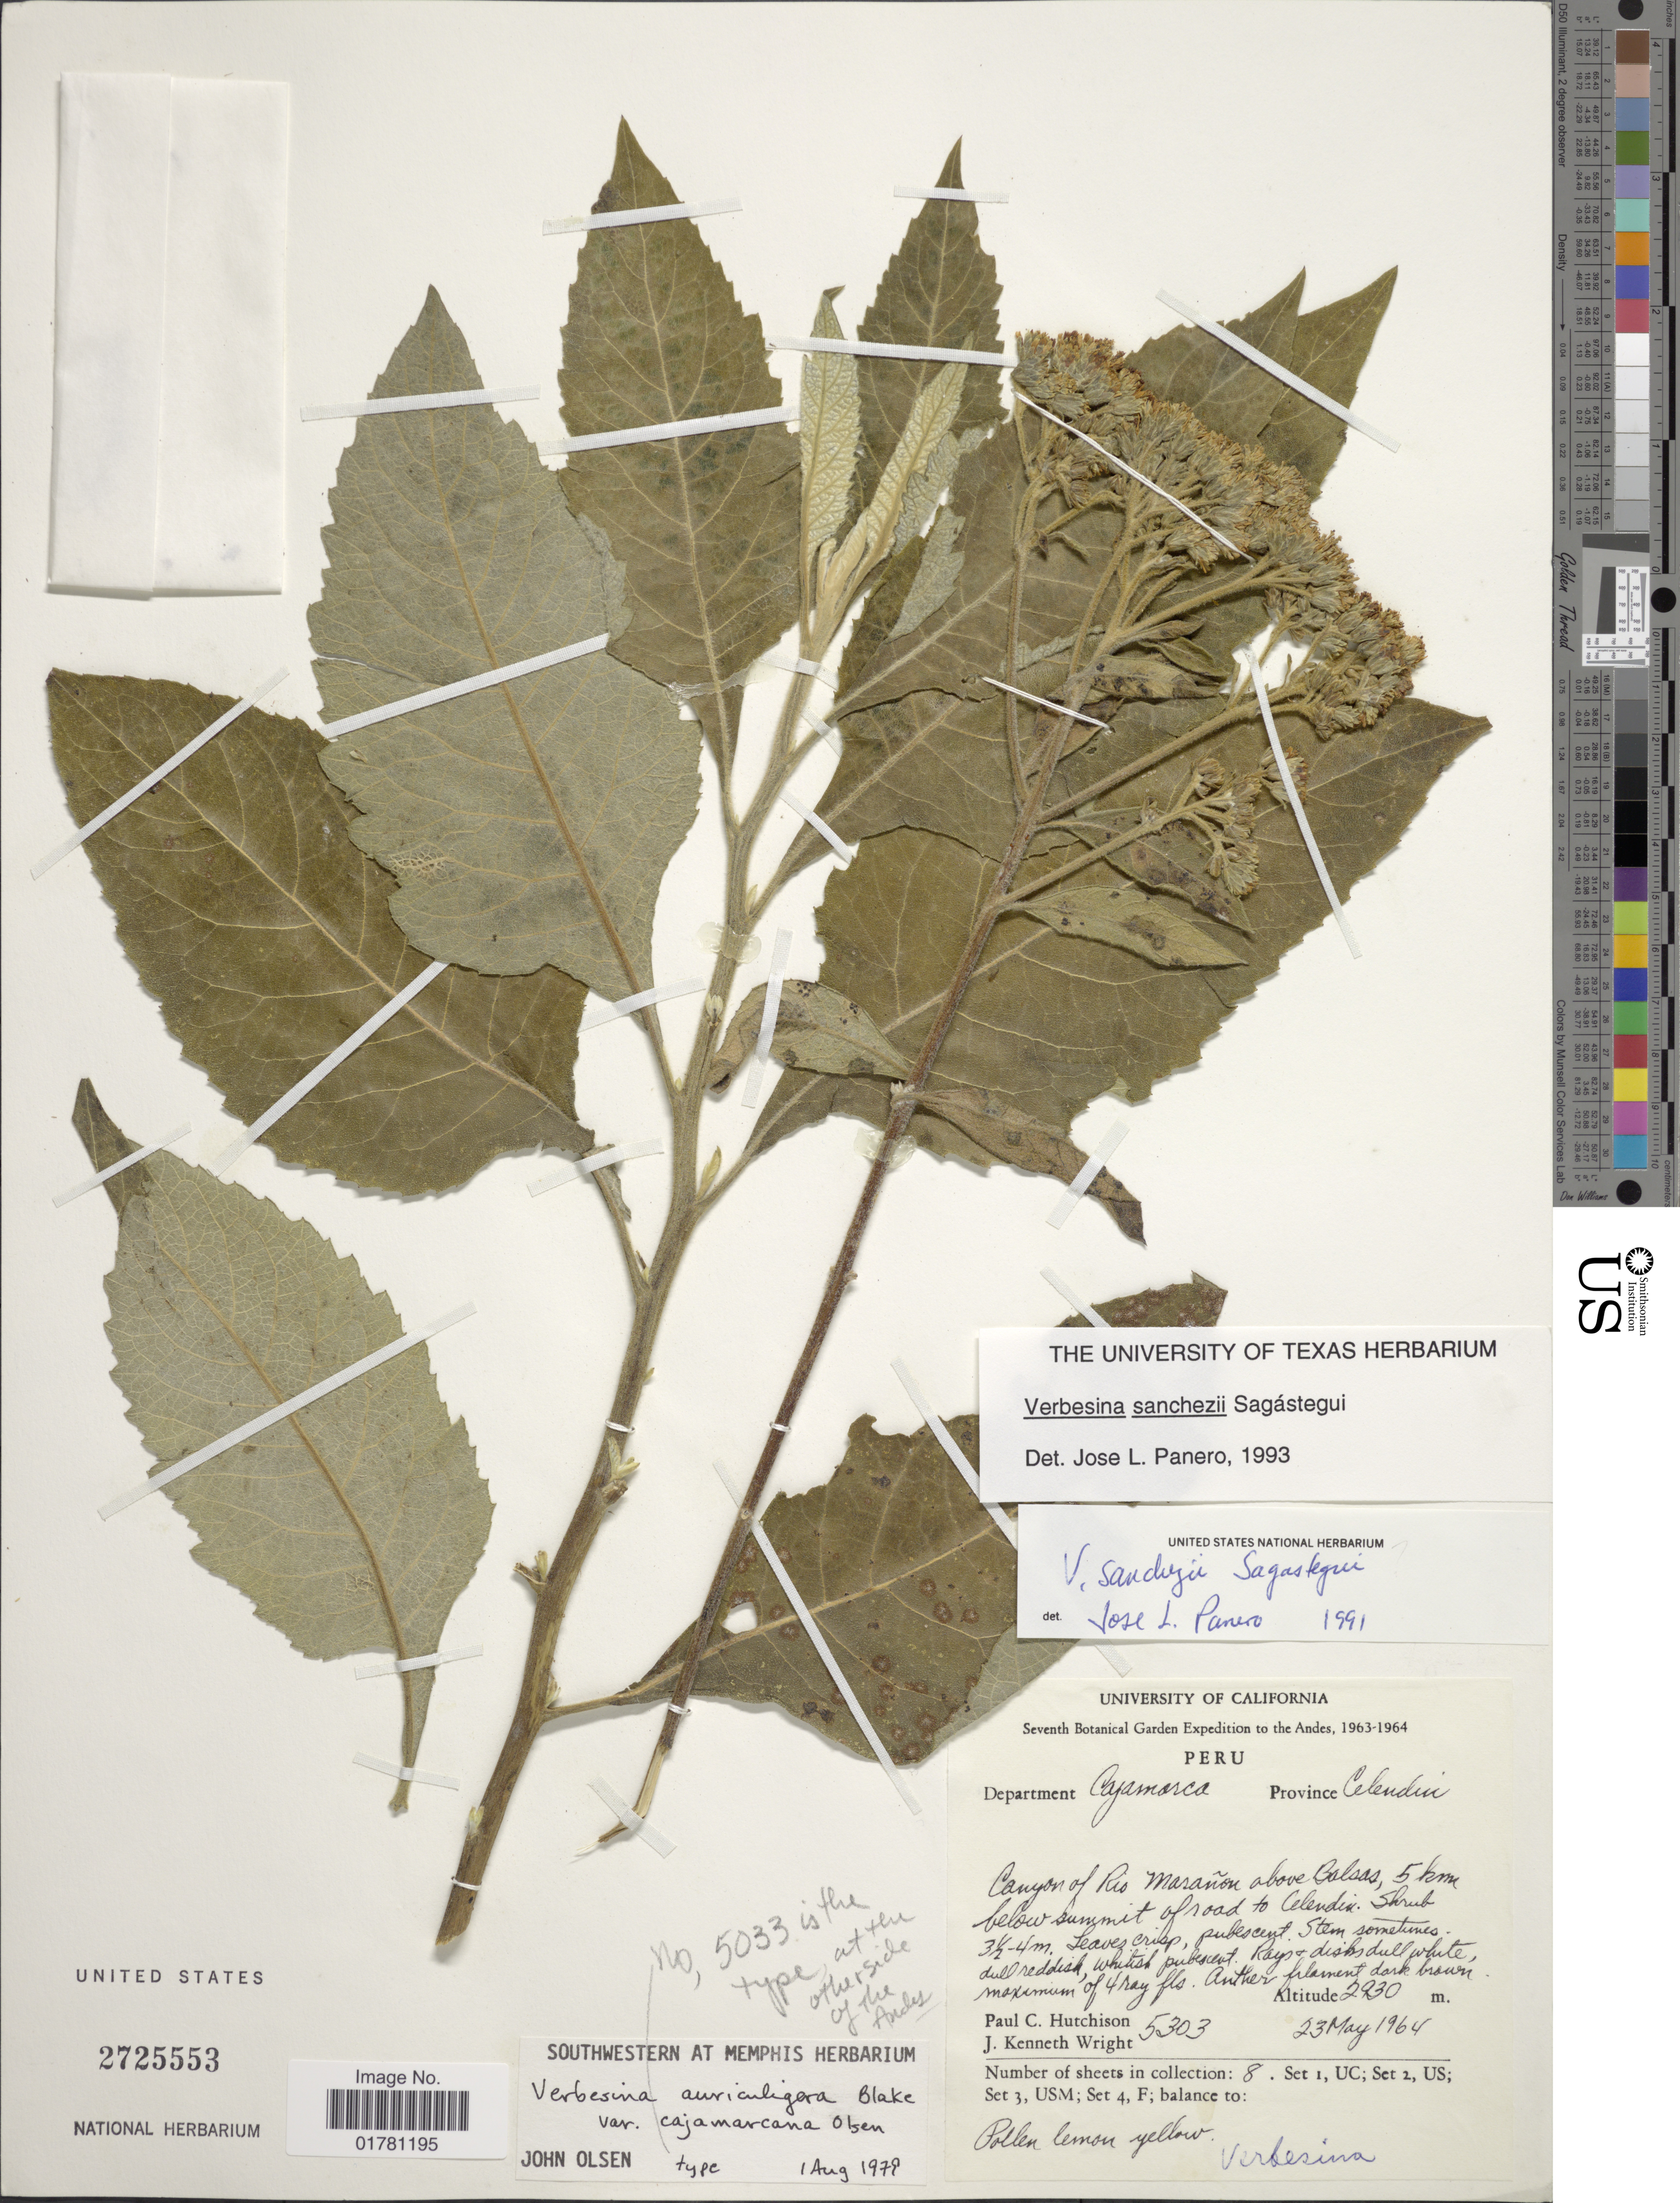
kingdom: Plantae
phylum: Tracheophyta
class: Magnoliopsida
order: Asterales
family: Asteraceae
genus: Verbesina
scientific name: Verbesina sanchezii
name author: Sagást.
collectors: P. C. Hutchison & J. K. Wright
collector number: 5303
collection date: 1964-05-23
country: Peru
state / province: Cajamarca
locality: Department Cajamarca, Province Celendin, Canyon of Rio Masañon above Balsas, 5 km below summit of road to Celendin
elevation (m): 2930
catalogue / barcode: US 3725553